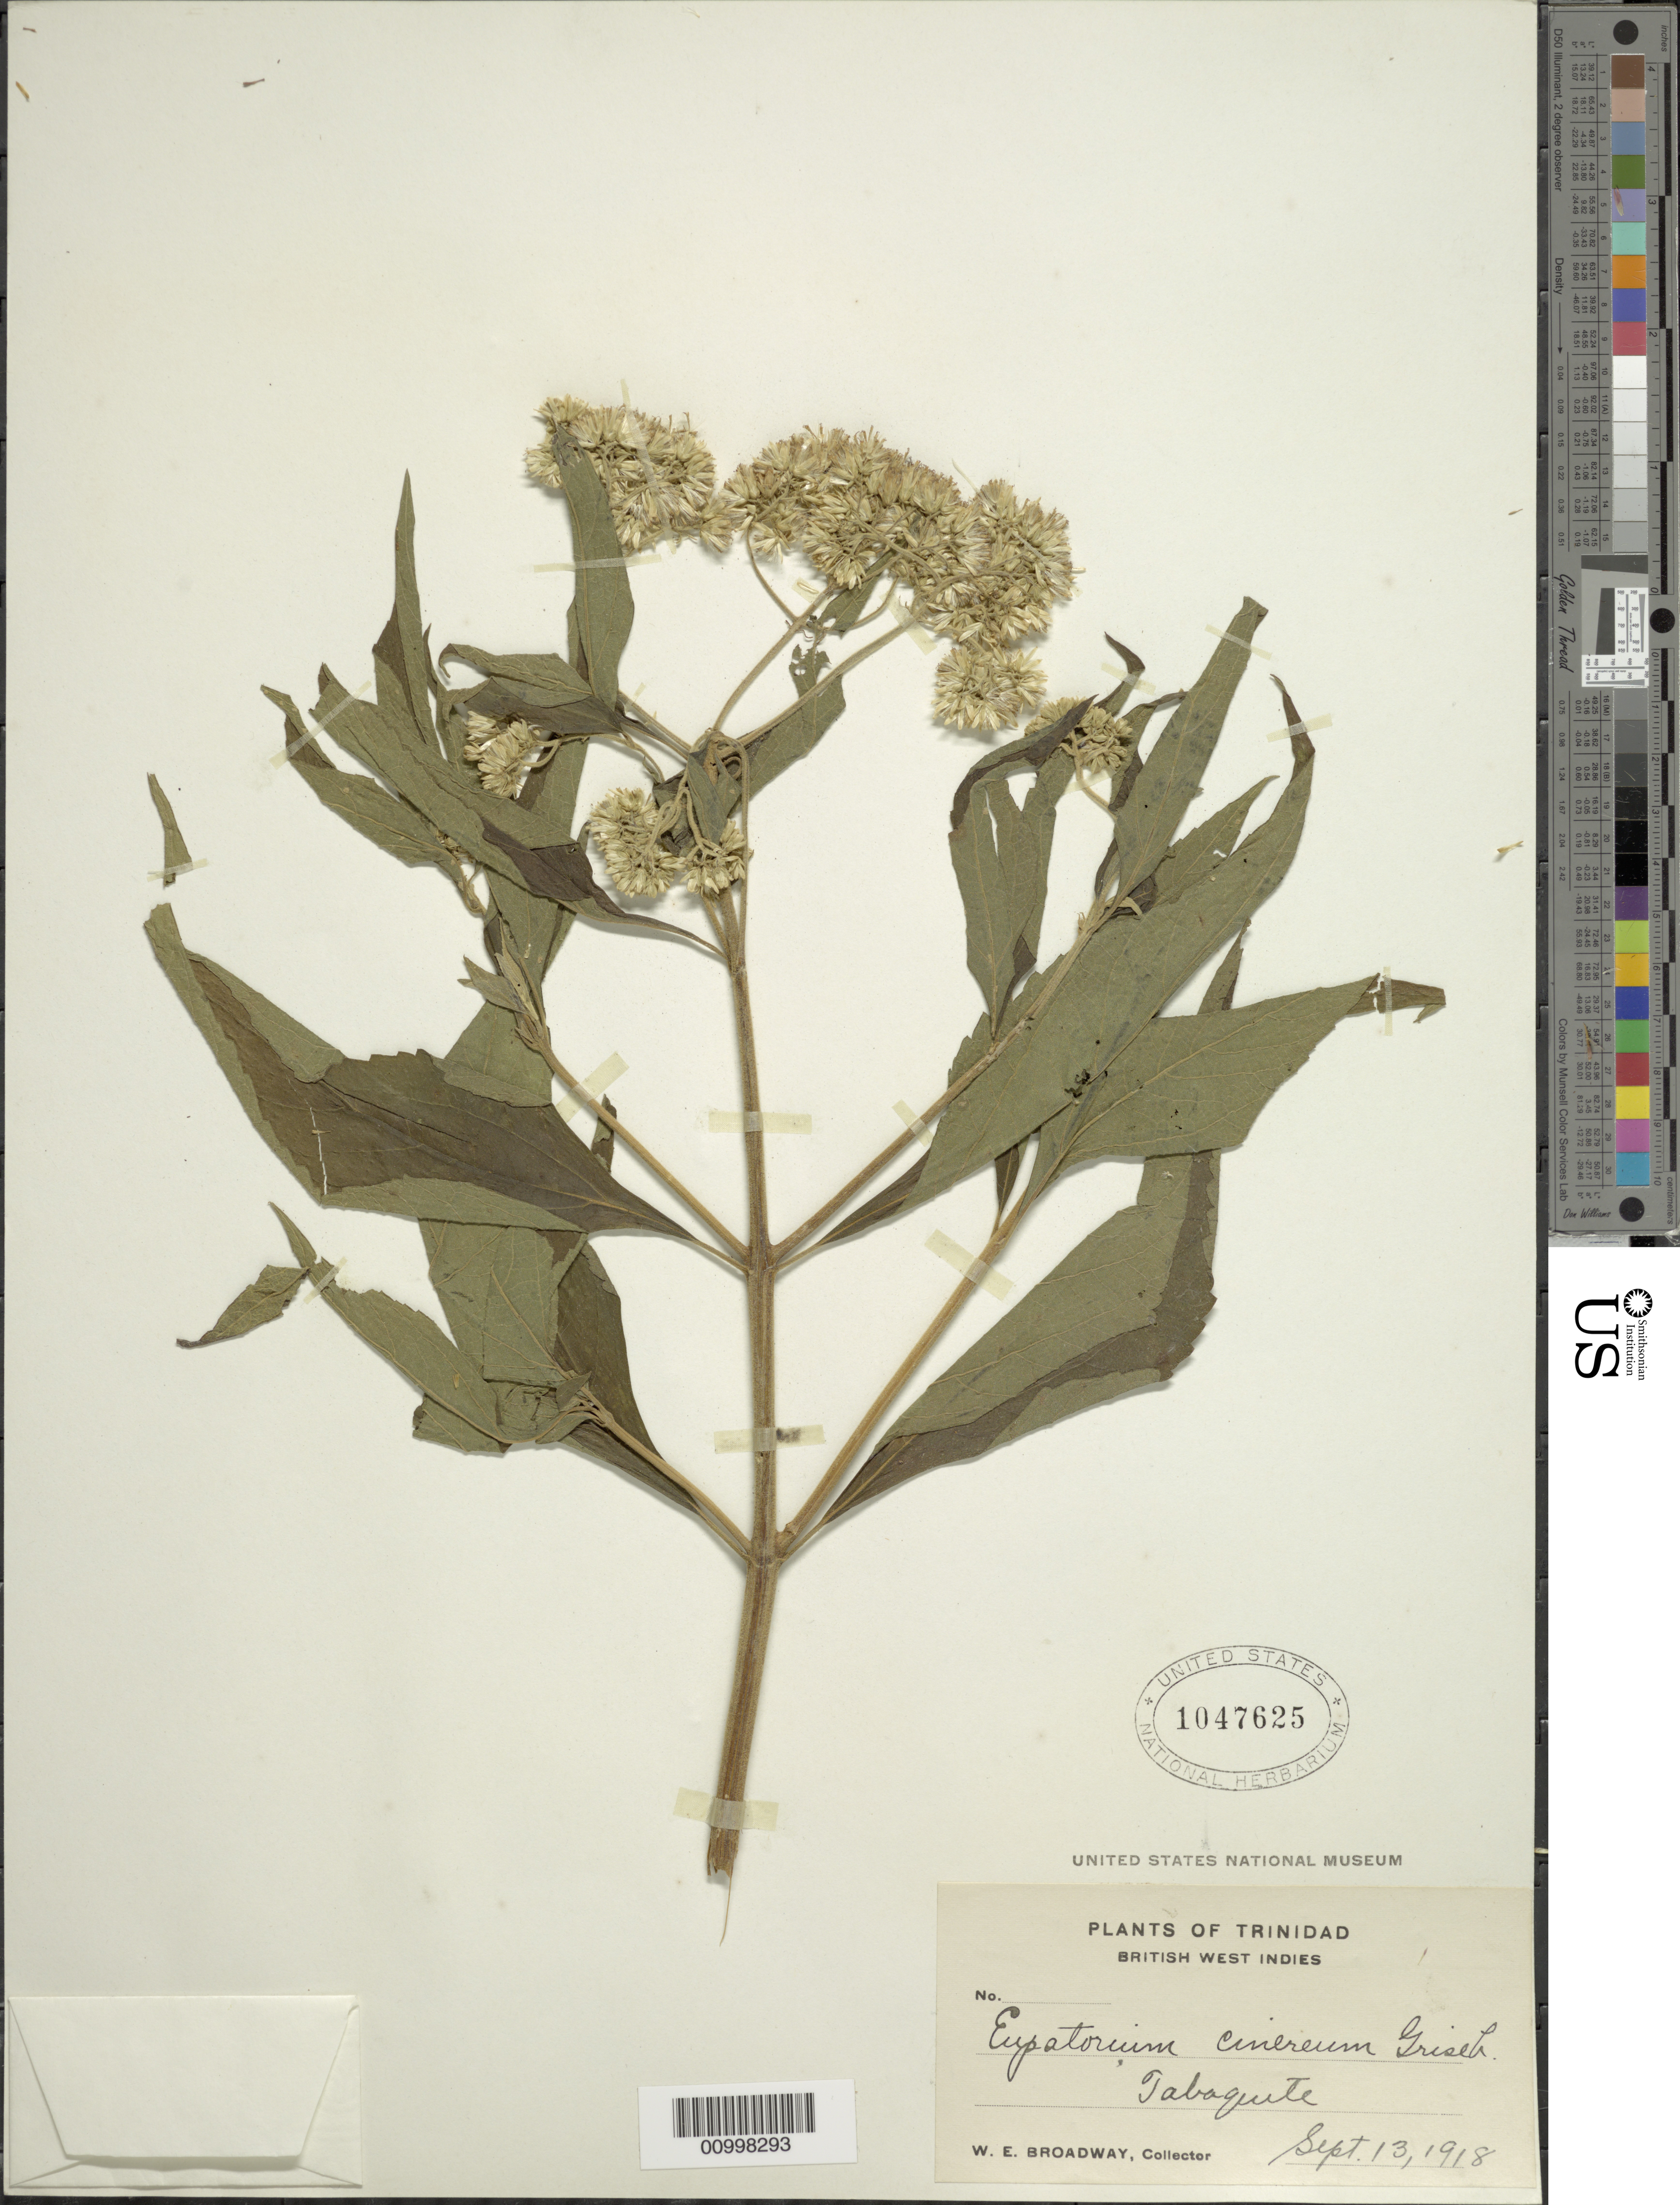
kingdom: Plantae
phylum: Tracheophyta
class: Magnoliopsida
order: Asterales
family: Asteraceae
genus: Austroeupatorium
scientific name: Austroeupatorium inulaefolium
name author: (Kunth) R.M. King & H. Rob.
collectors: W. E. Broadway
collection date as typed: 13 Sep 1918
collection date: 1918-09-13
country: Trinidad and Tobago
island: Trinidad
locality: Tabaquite.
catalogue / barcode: US 1047625